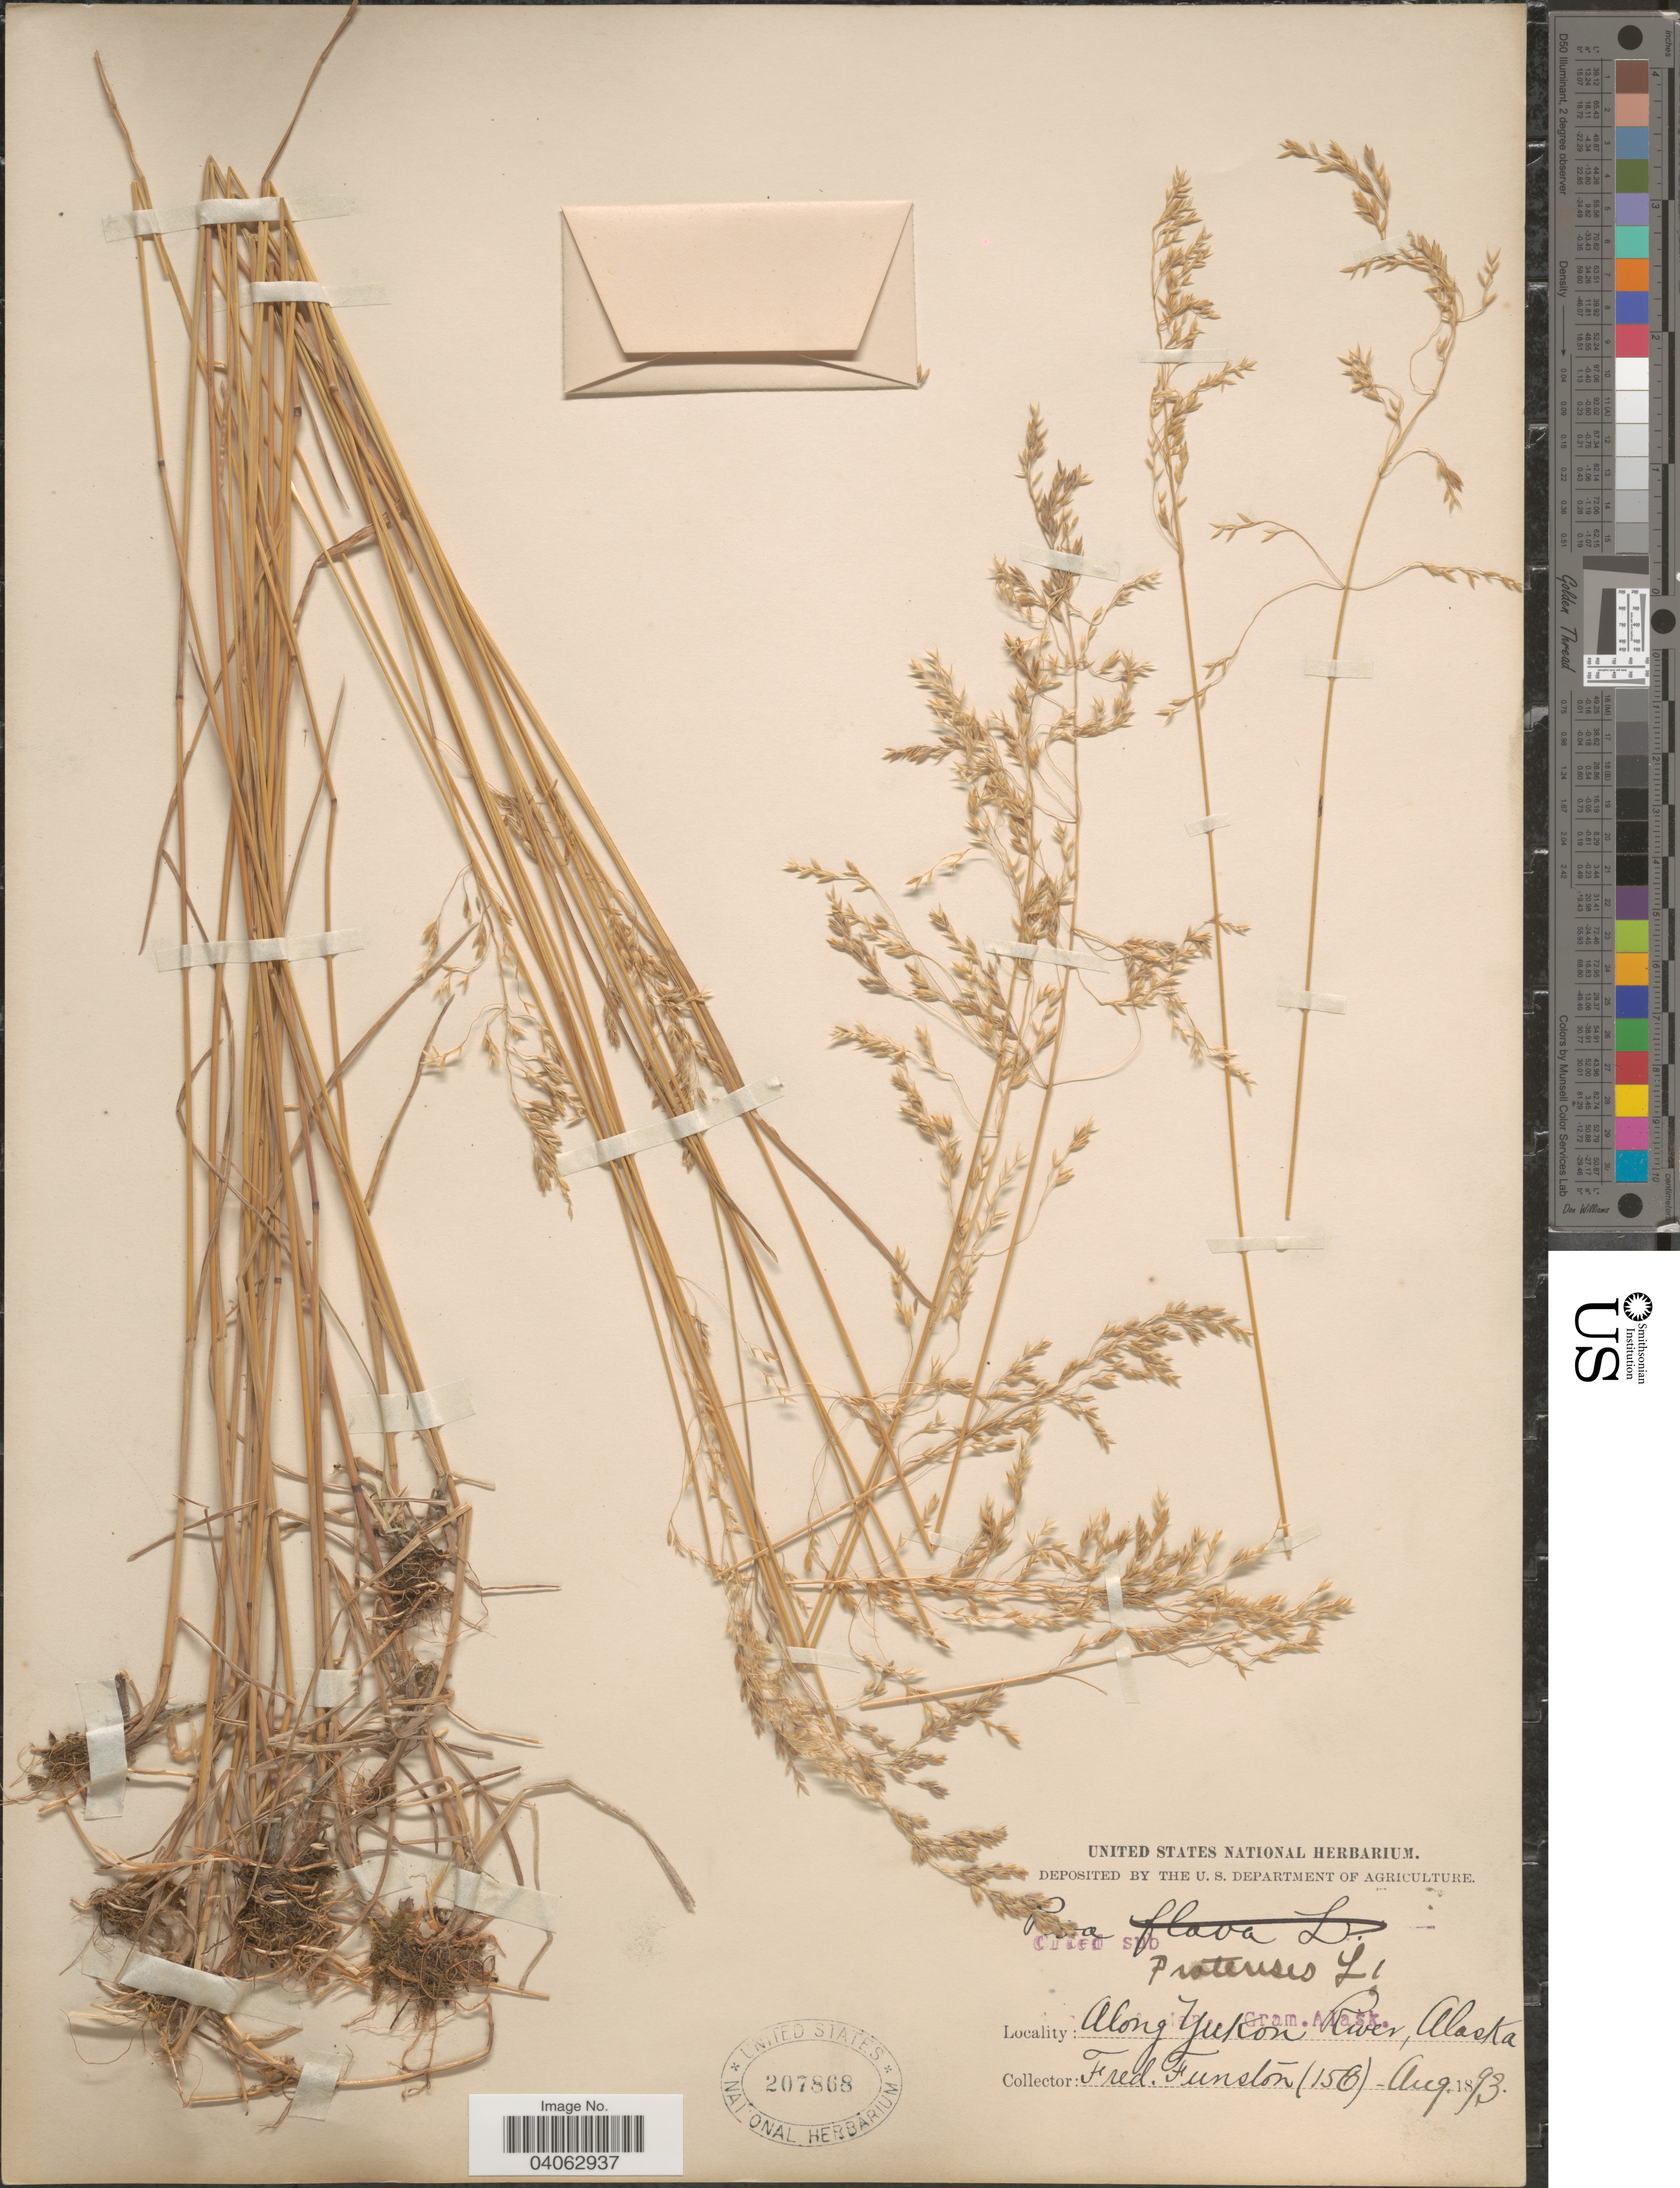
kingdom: Plantae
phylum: Tracheophyta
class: Liliopsida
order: Poales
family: Poaceae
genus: Poa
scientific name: Poa pratensis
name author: L.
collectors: F. Funston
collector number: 156*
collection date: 1893-08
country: United States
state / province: Alaska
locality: Along Yukon River.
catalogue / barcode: US 207868